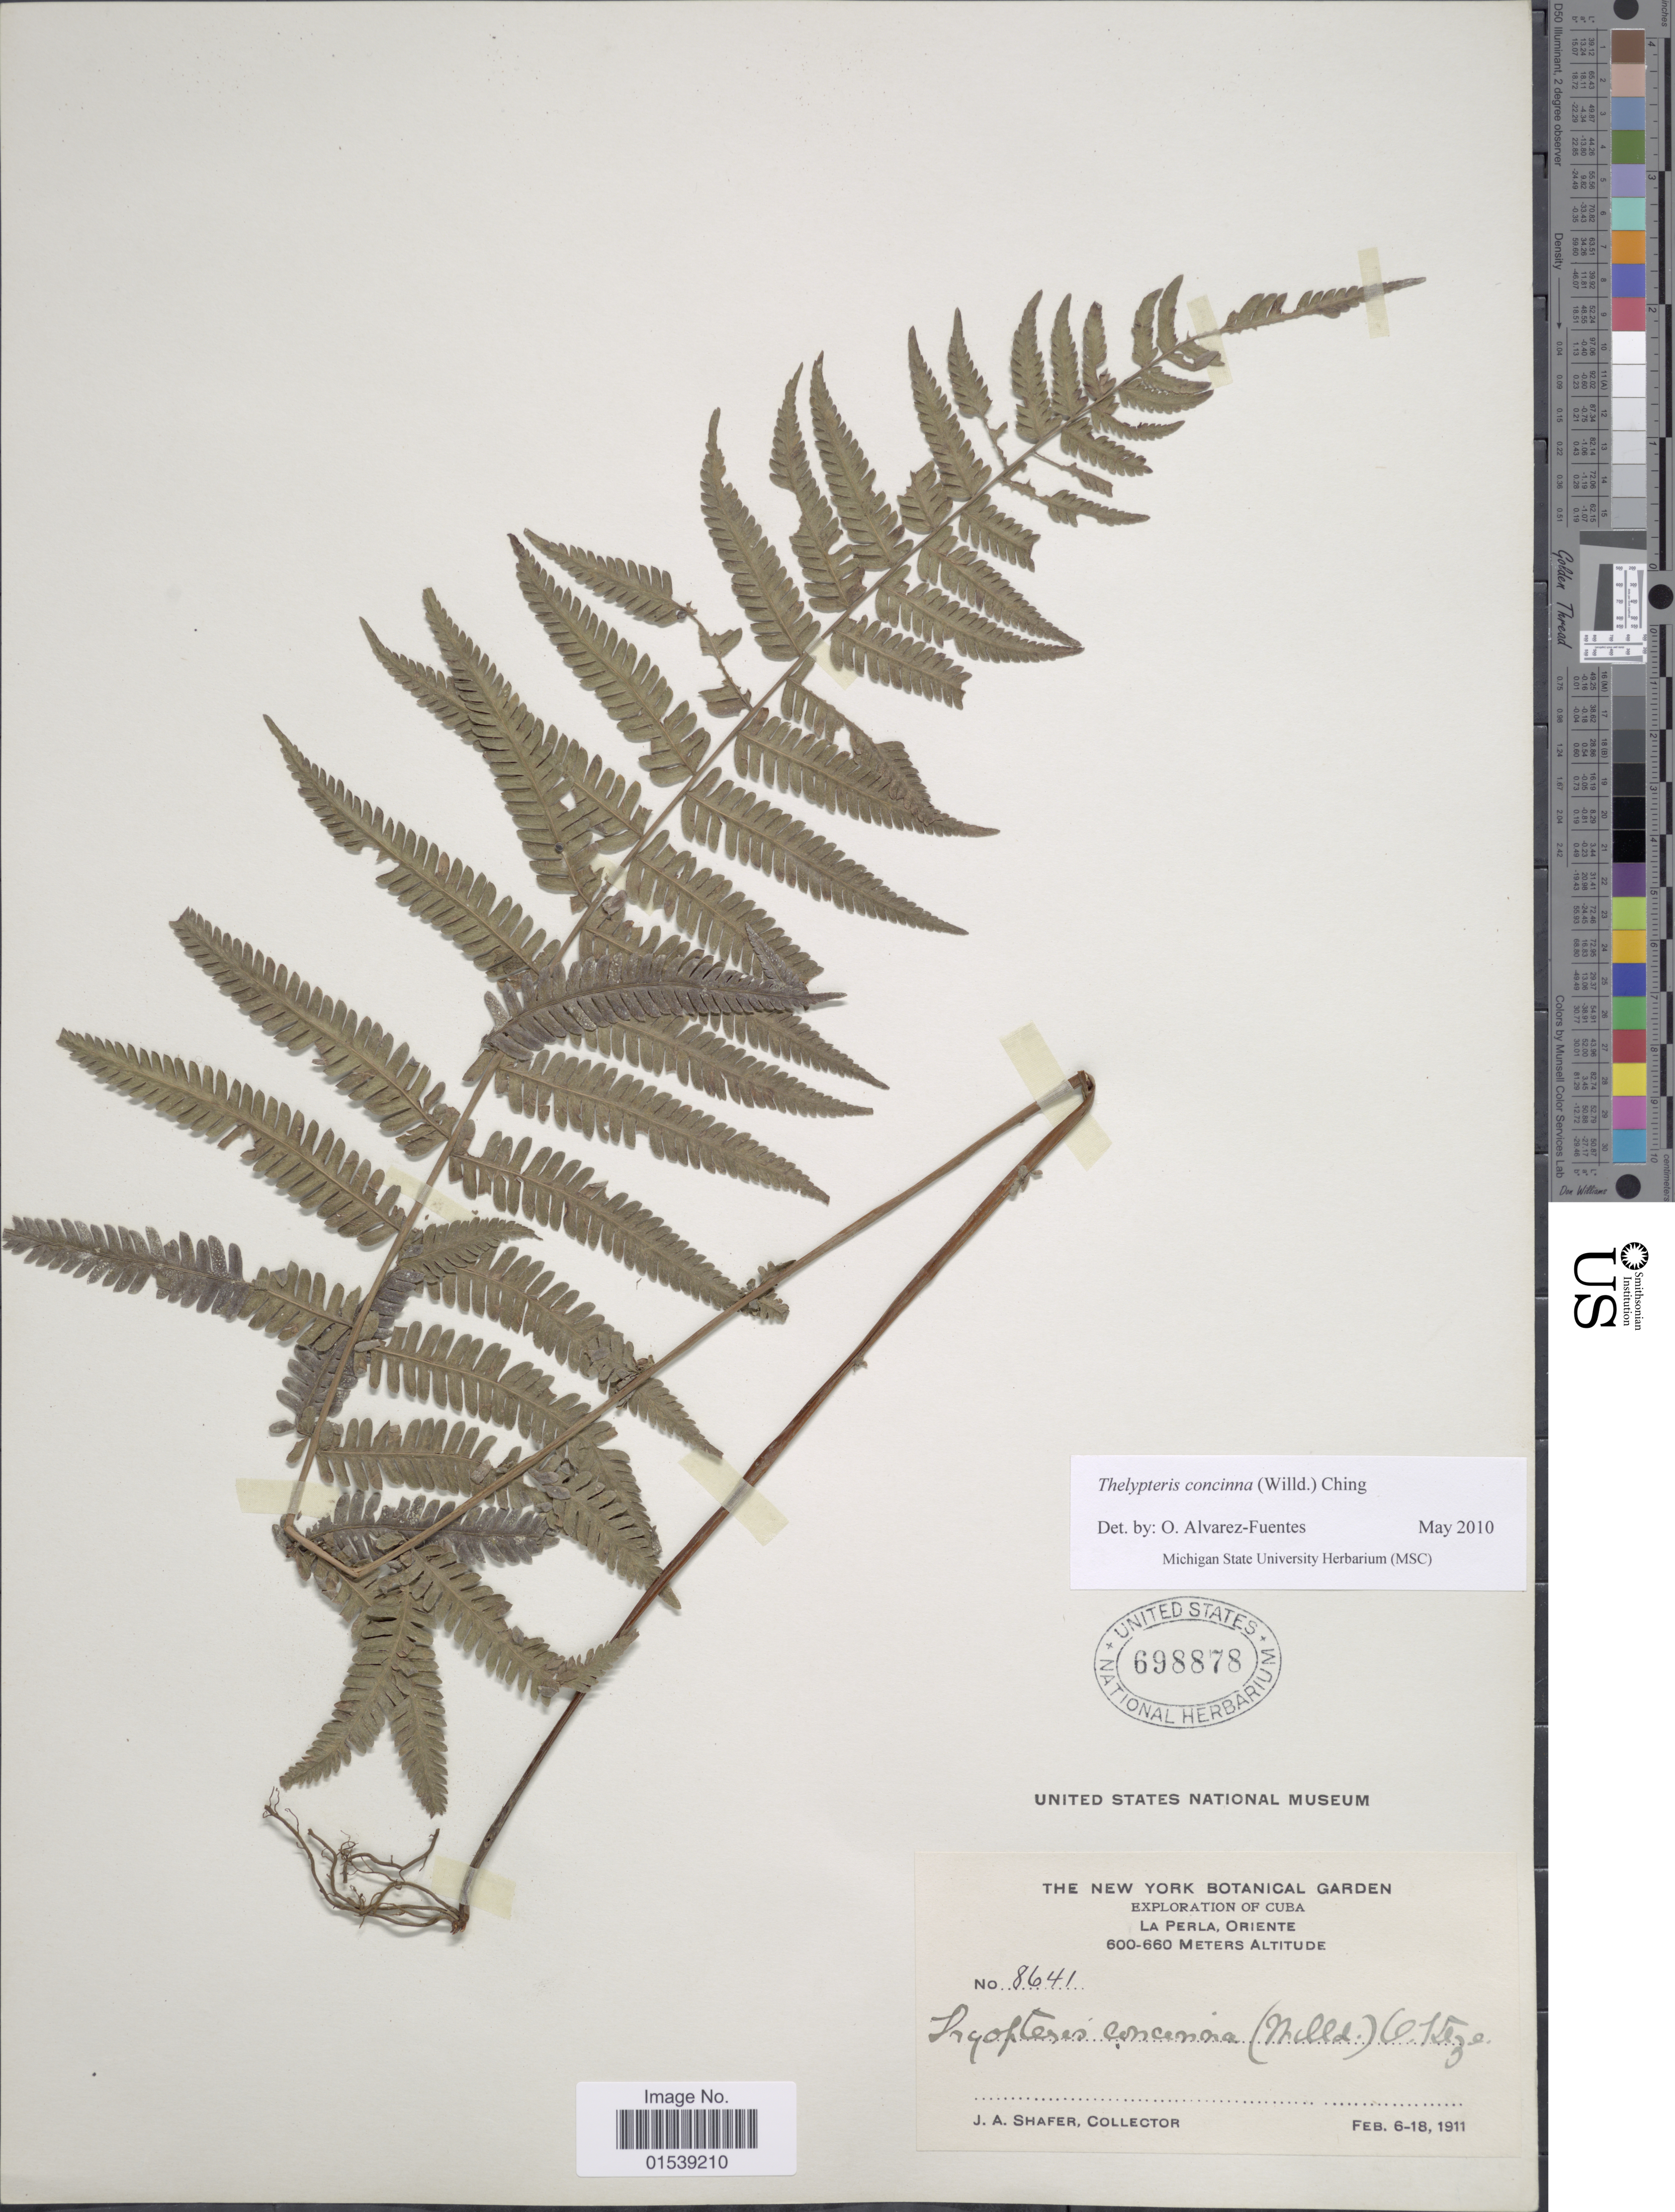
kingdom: Plantae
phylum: Tracheophyta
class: Polypodiopsida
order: Polypodiales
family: Thelypteridaceae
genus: Amauropelta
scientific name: Amauropelta concinna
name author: (Willd.) Pic. Serm.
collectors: J. A. Shafer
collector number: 8641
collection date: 1911-02-06/1911-02-18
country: Cuba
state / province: Oriente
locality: La Perla, Oriente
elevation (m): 600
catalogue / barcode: US 698878